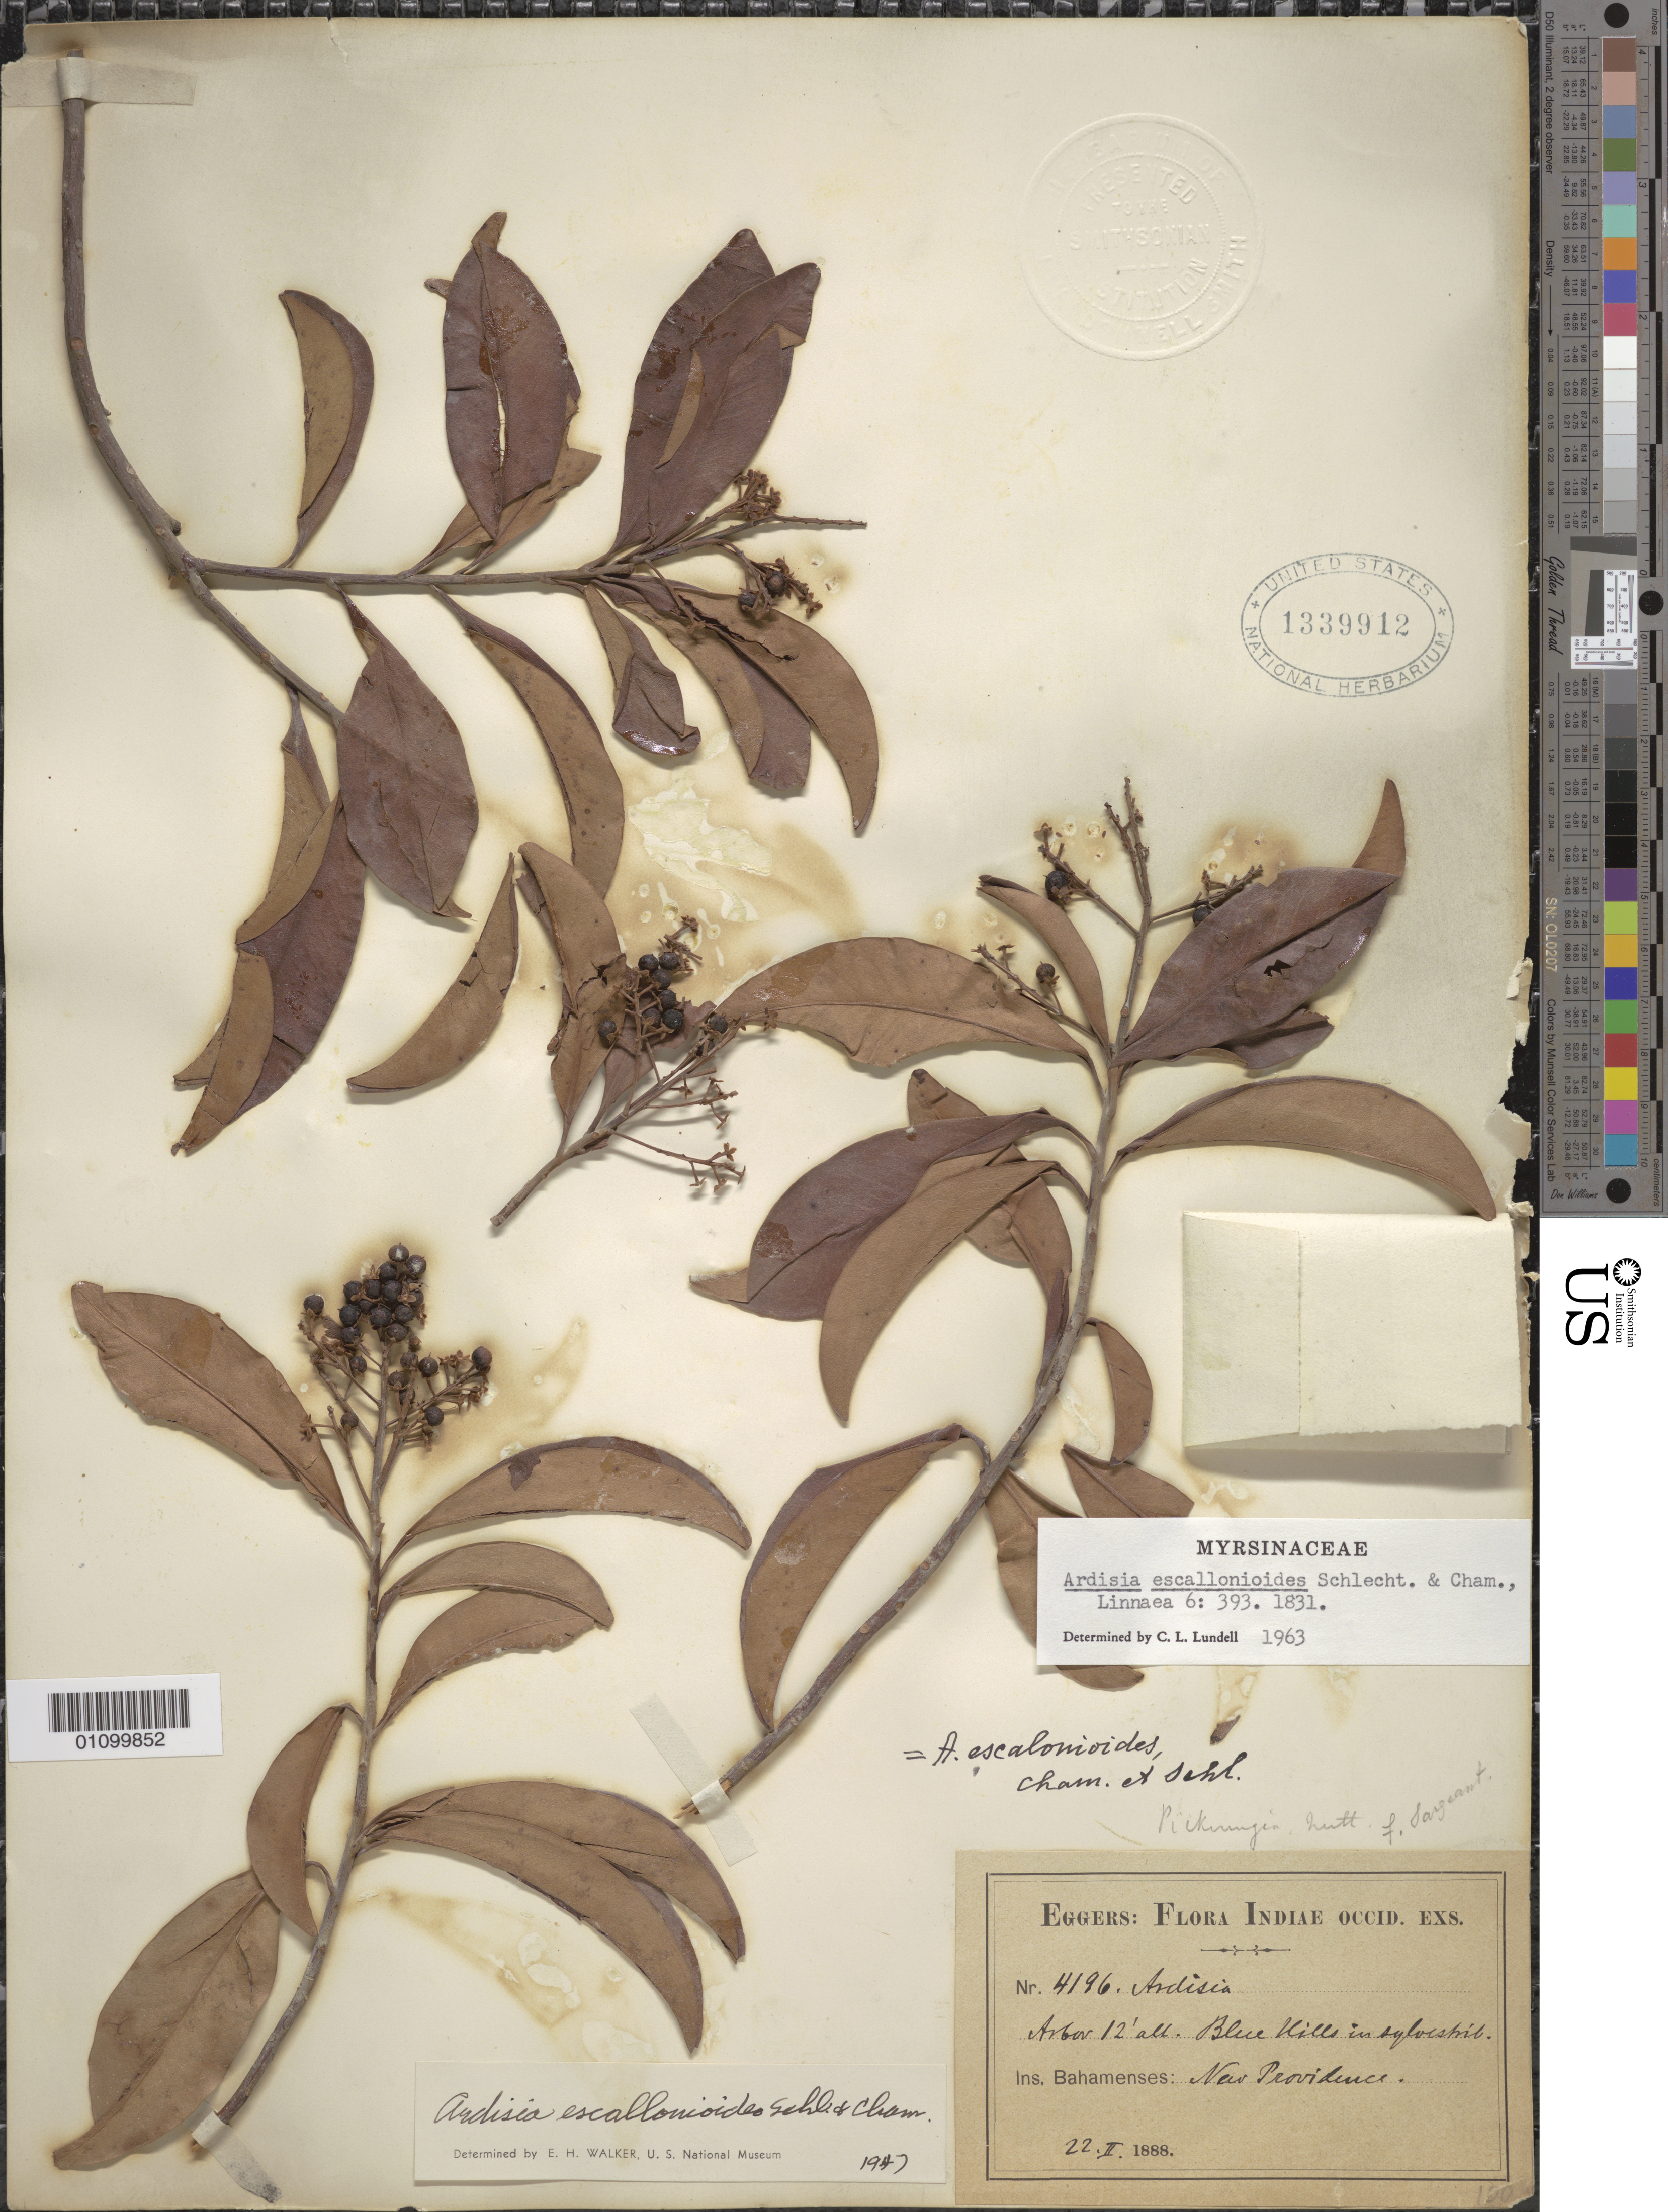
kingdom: Plantae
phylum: Tracheophyta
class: Magnoliopsida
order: Ericales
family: Primulaceae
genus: Ardisia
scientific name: Ardisia escallonioides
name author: Schltdl. & Cham.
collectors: H. F. A. von Eggers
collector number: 4196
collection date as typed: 22 Feb 1888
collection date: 1888-02-22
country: Bahamas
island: New Providence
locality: Blue Hills in sylocshil.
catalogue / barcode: US 1339912